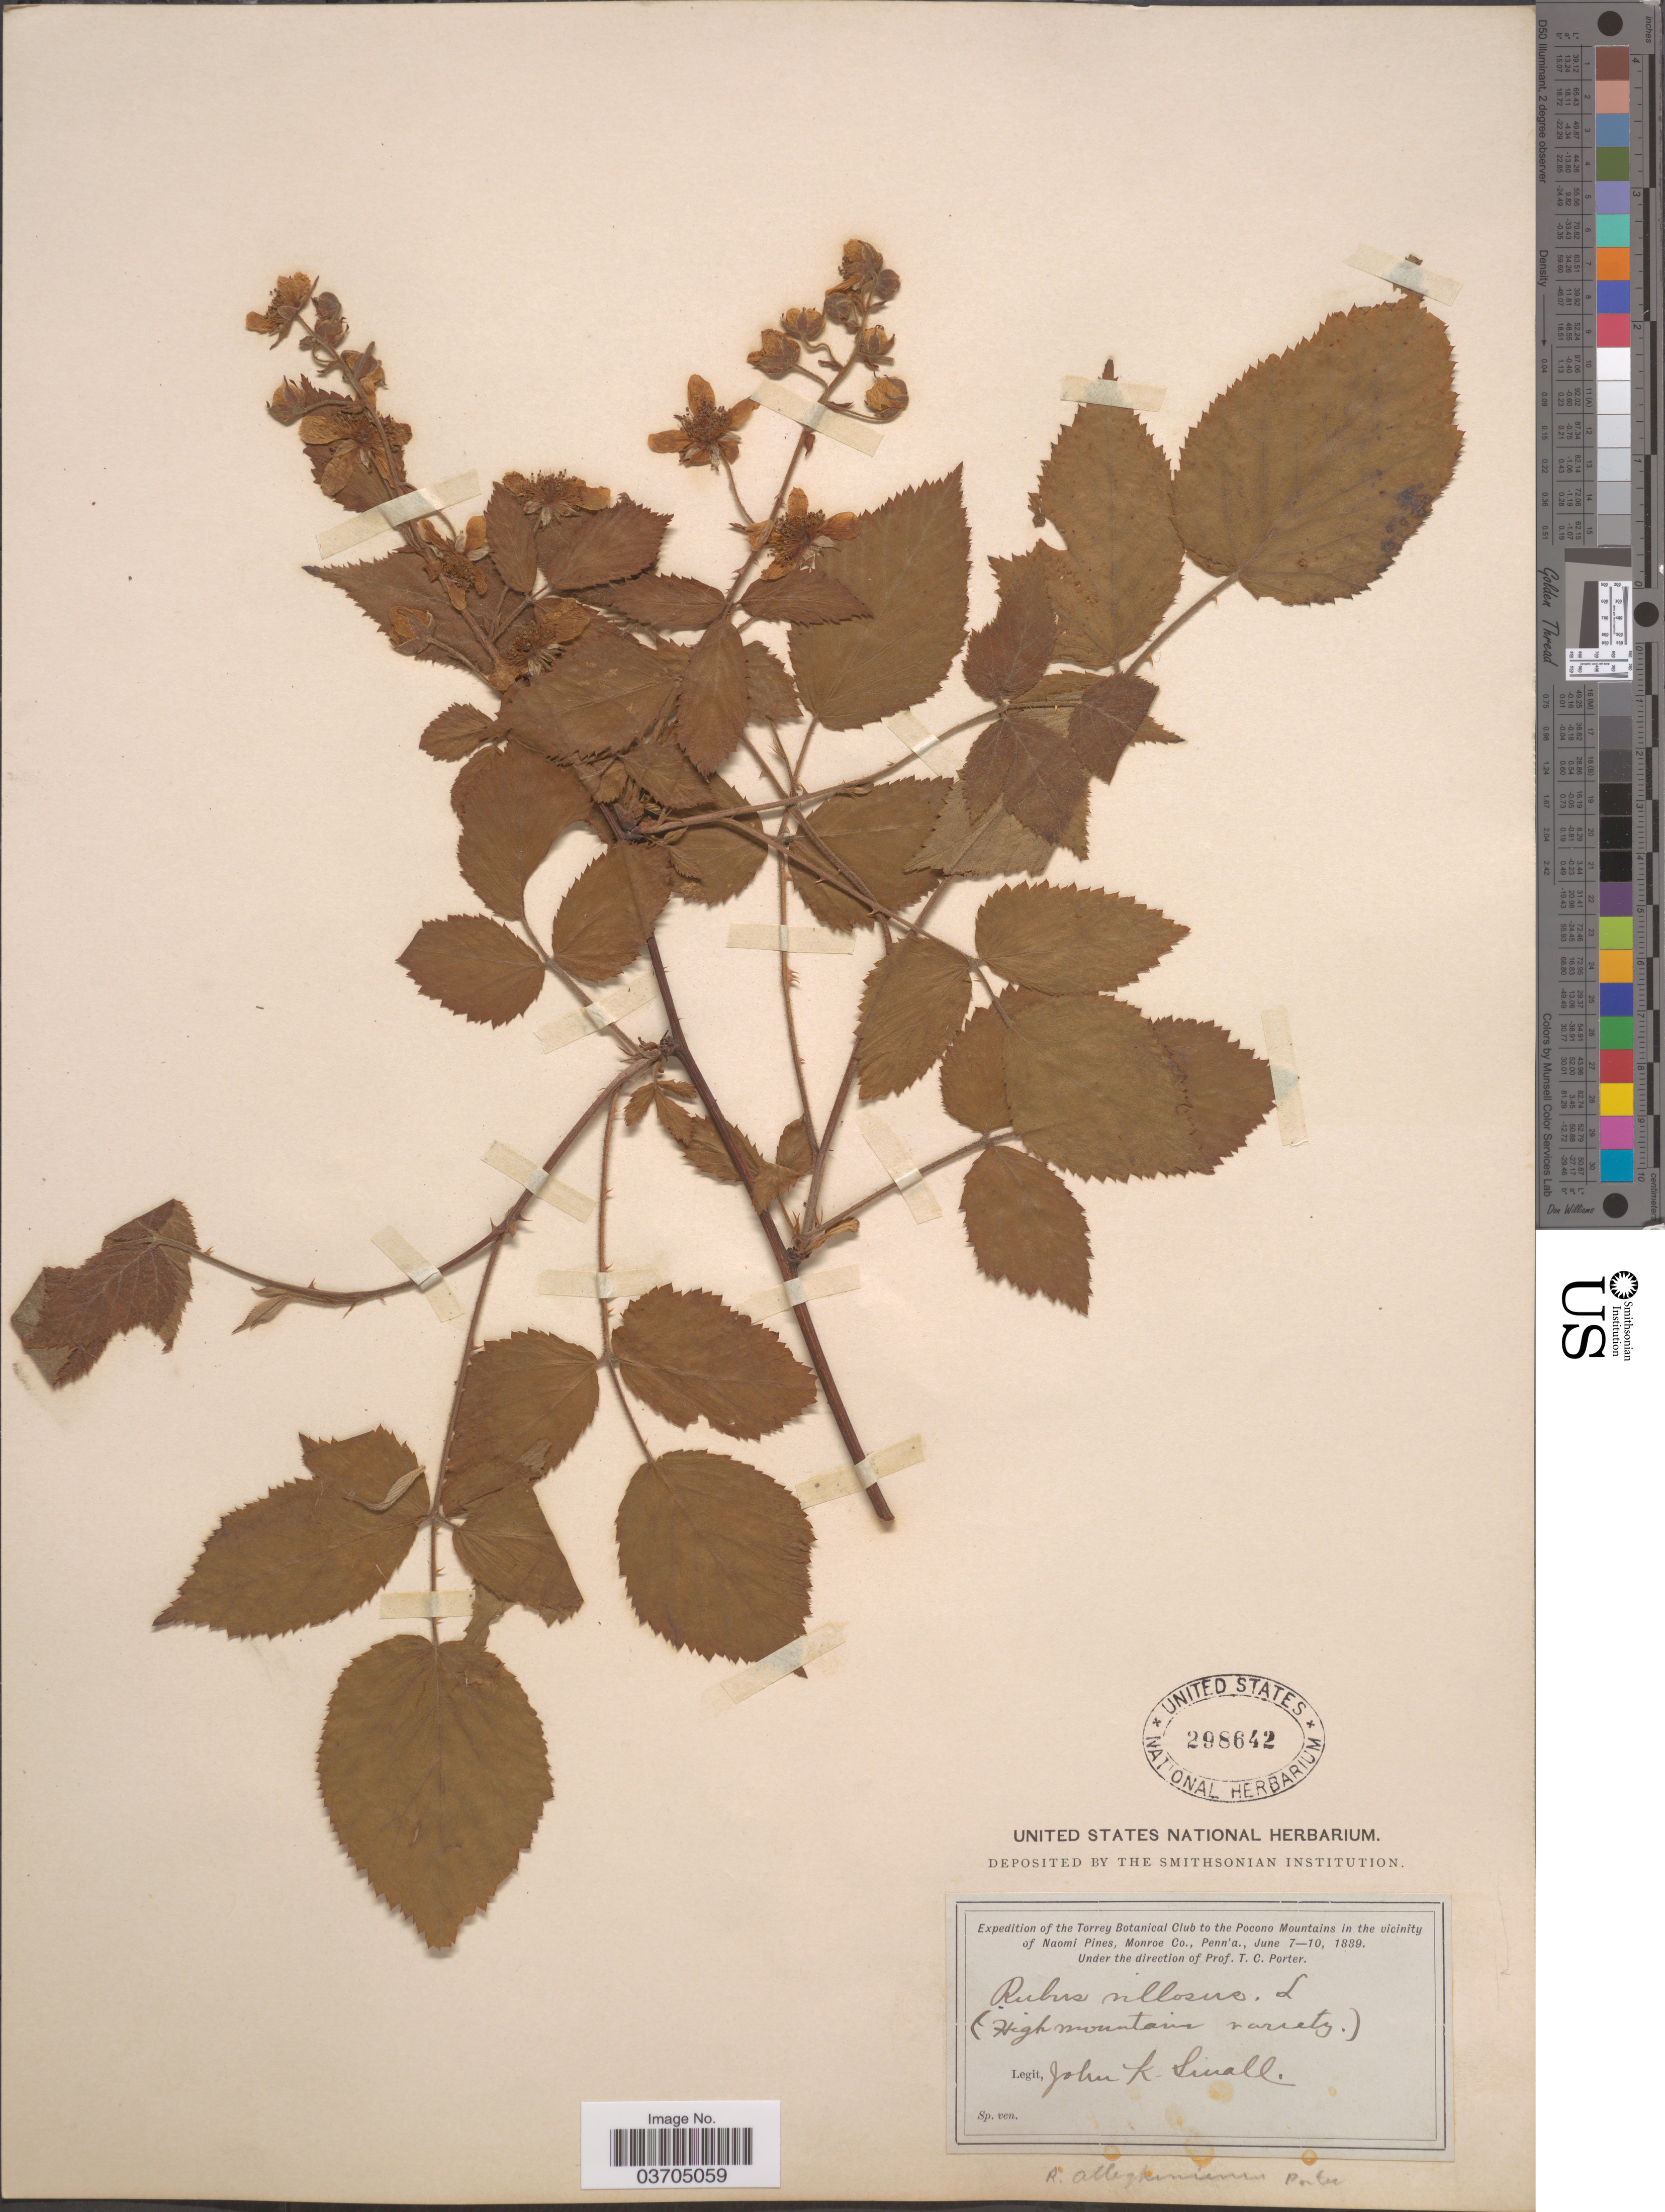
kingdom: Plantae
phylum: Tracheophyta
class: Magnoliopsida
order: Rosales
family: Rosaceae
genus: Rubus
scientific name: Rubus floricomus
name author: Blanch.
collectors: J. K. Small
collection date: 1889-06-07/1889-06-10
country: United States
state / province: Pennsylvania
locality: The Pocono Mountain in the vicinity of Naomi Pines, Monroe Co.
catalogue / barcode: US 298642